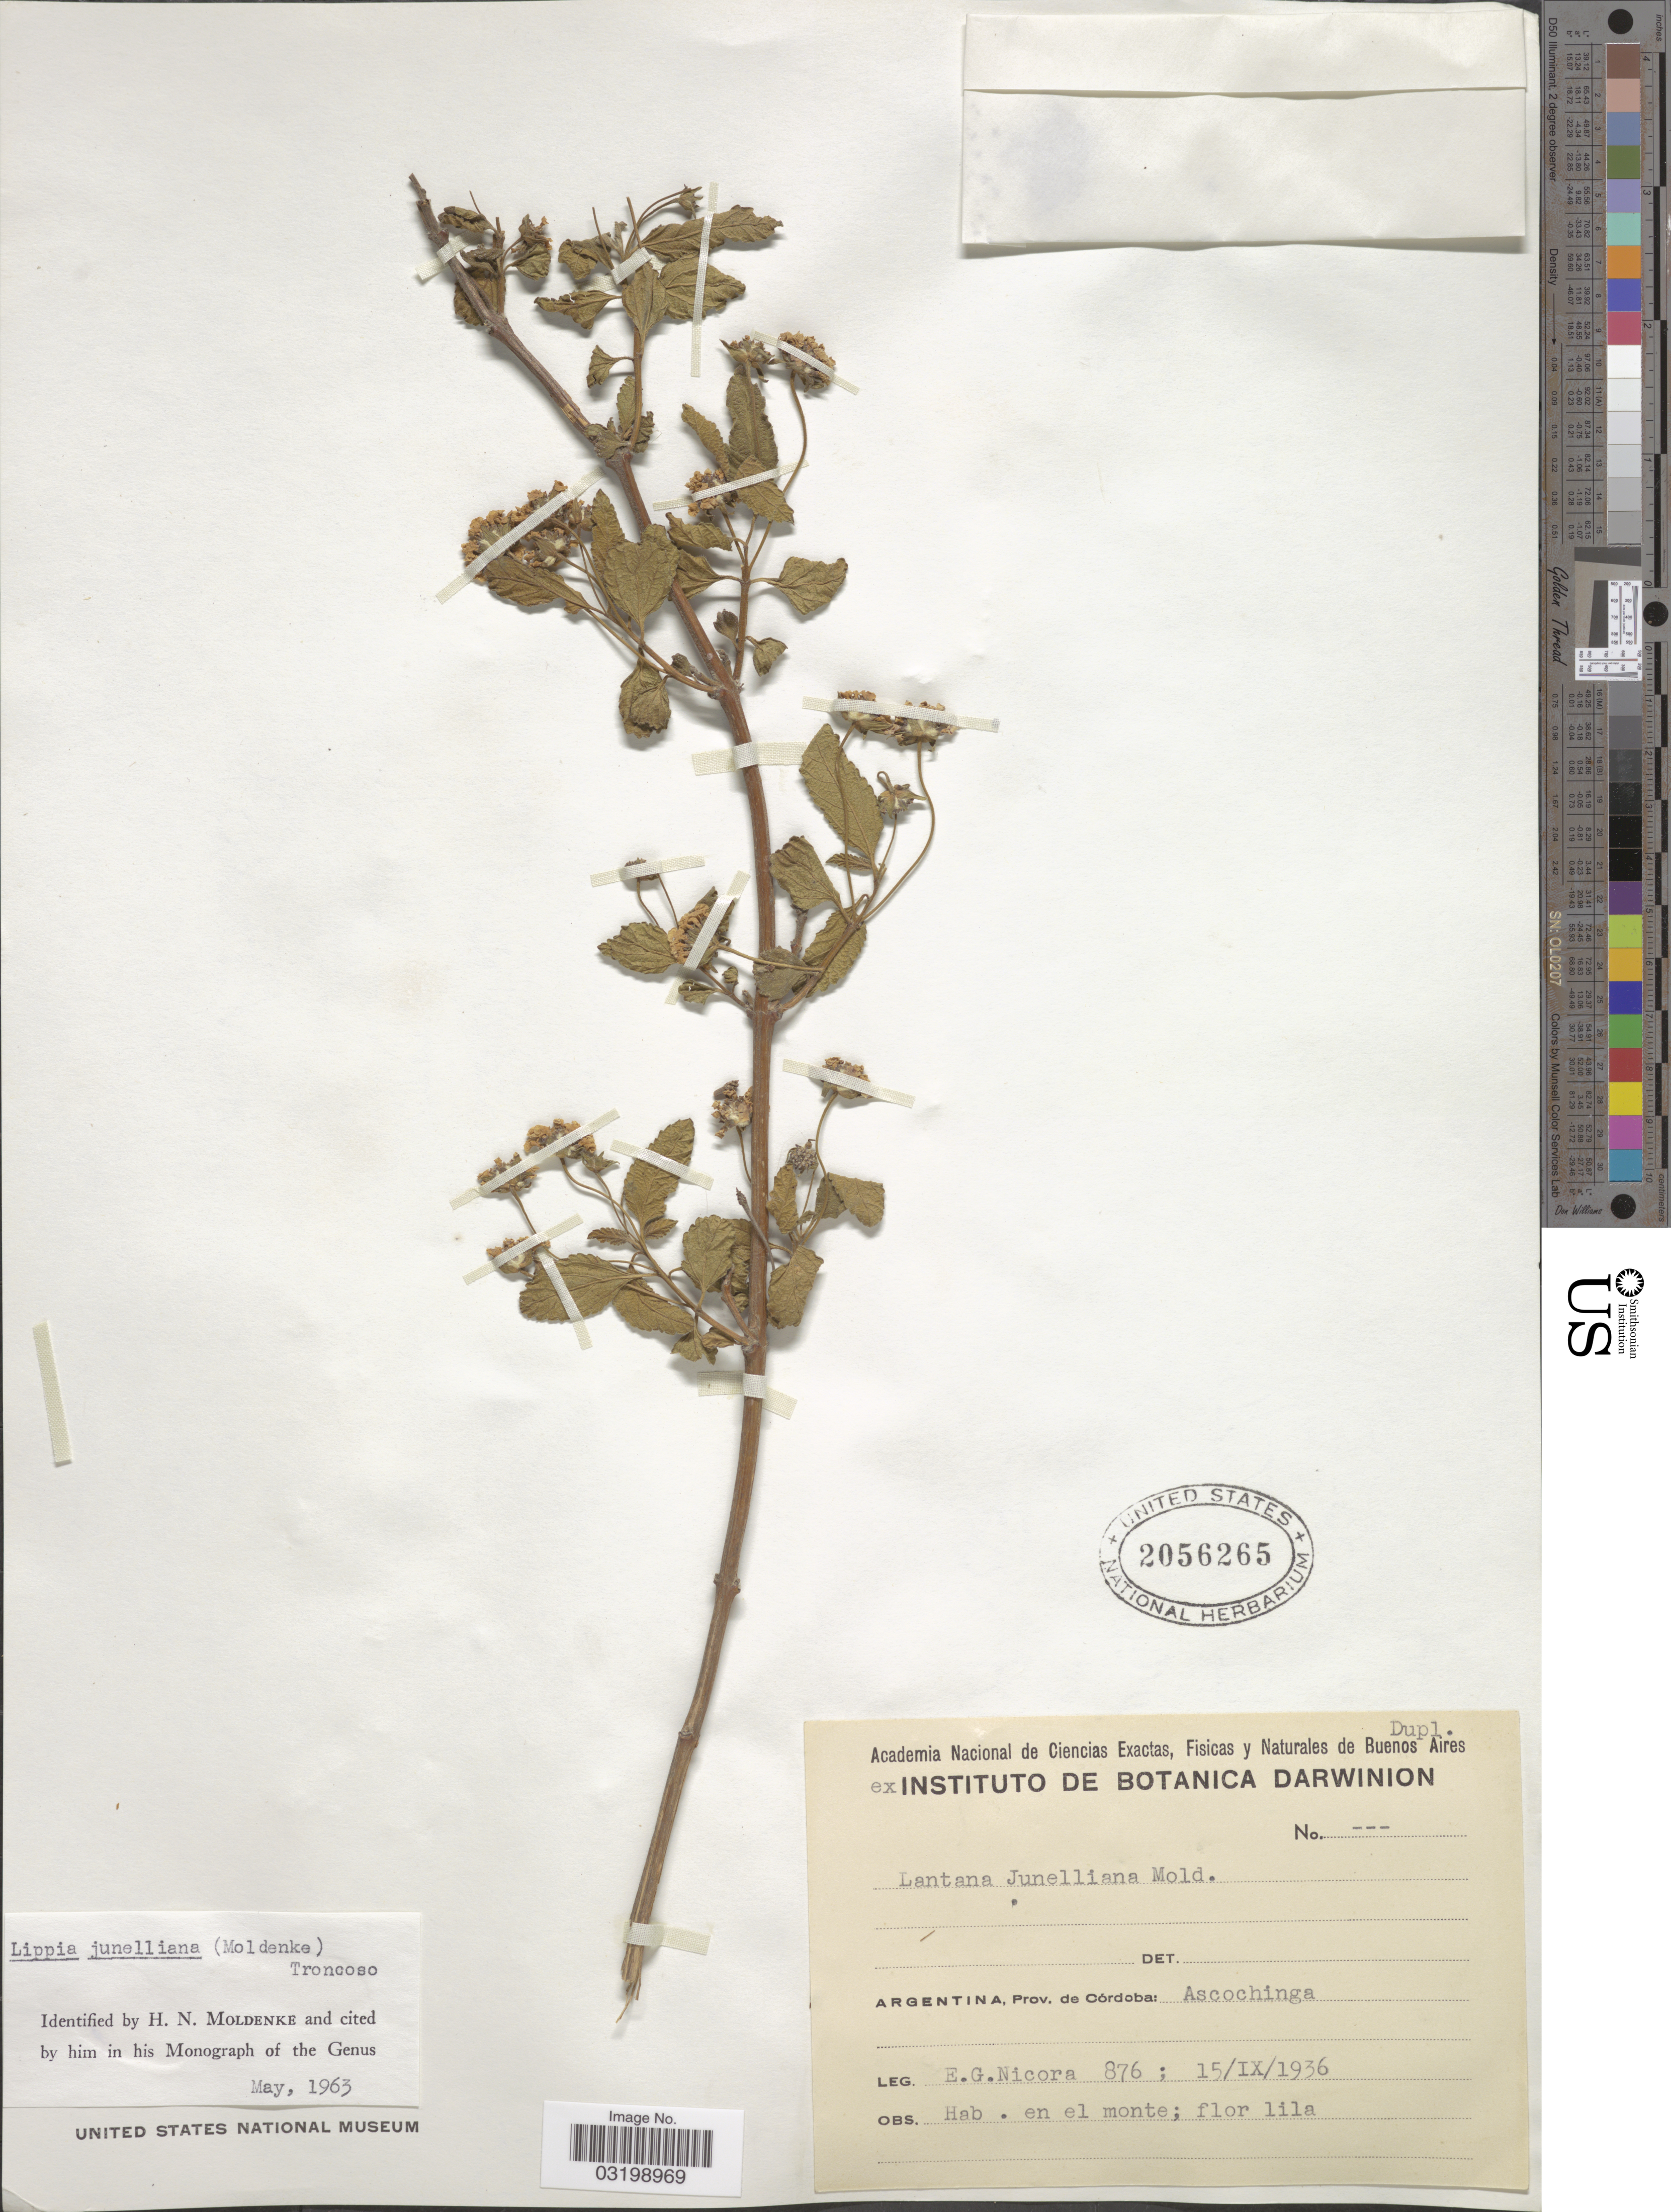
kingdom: Plantae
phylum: Tracheophyta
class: Magnoliopsida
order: Lamiales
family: Verbenaceae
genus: Lippia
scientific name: Lippia junelliana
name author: (Moldenke) Tronc.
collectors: E. G. Nicora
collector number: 876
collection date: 1936-09-15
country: Argentina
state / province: Cordoba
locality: Ascochinga.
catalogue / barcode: US 2056265